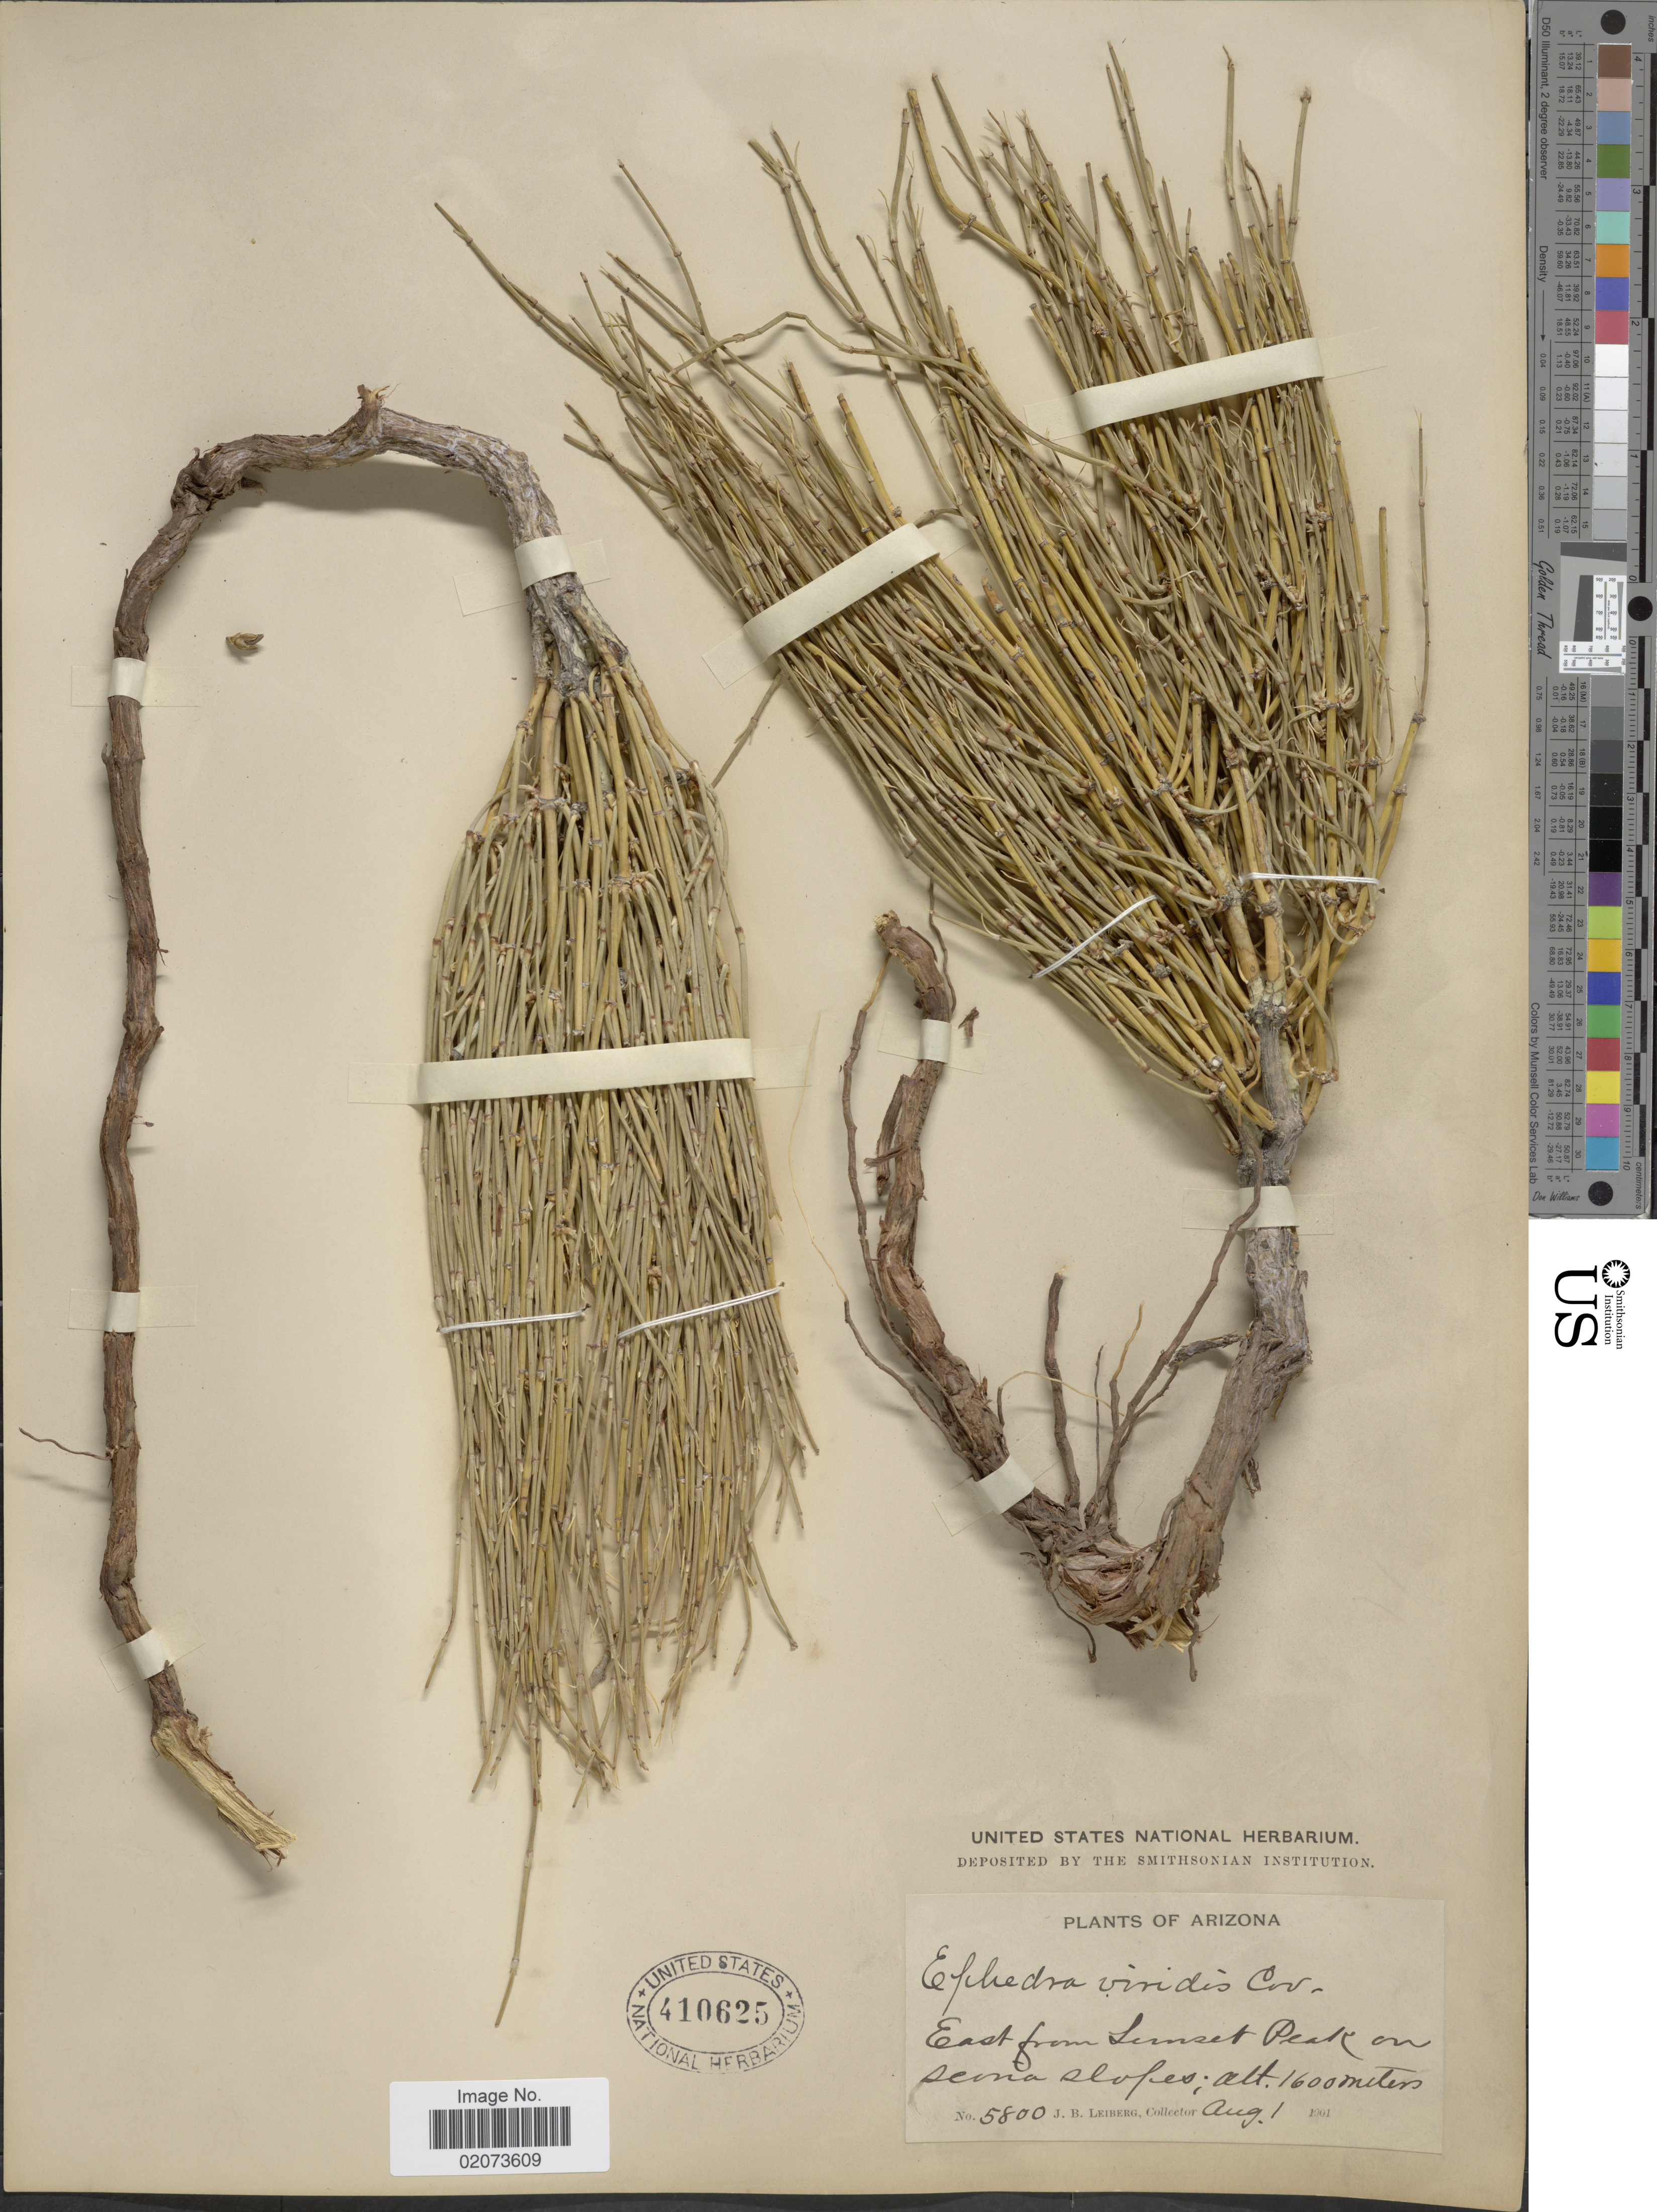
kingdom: Plantae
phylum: Tracheophyta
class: Gnetopsida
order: Ephedrales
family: Ephedraceae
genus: Ephedra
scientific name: Ephedra viridis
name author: Coville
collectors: J. B. Leiberg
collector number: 5800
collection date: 1901-08-01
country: United States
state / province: Arizona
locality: East from Sunset Peak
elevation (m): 1600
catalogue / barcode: US 410625